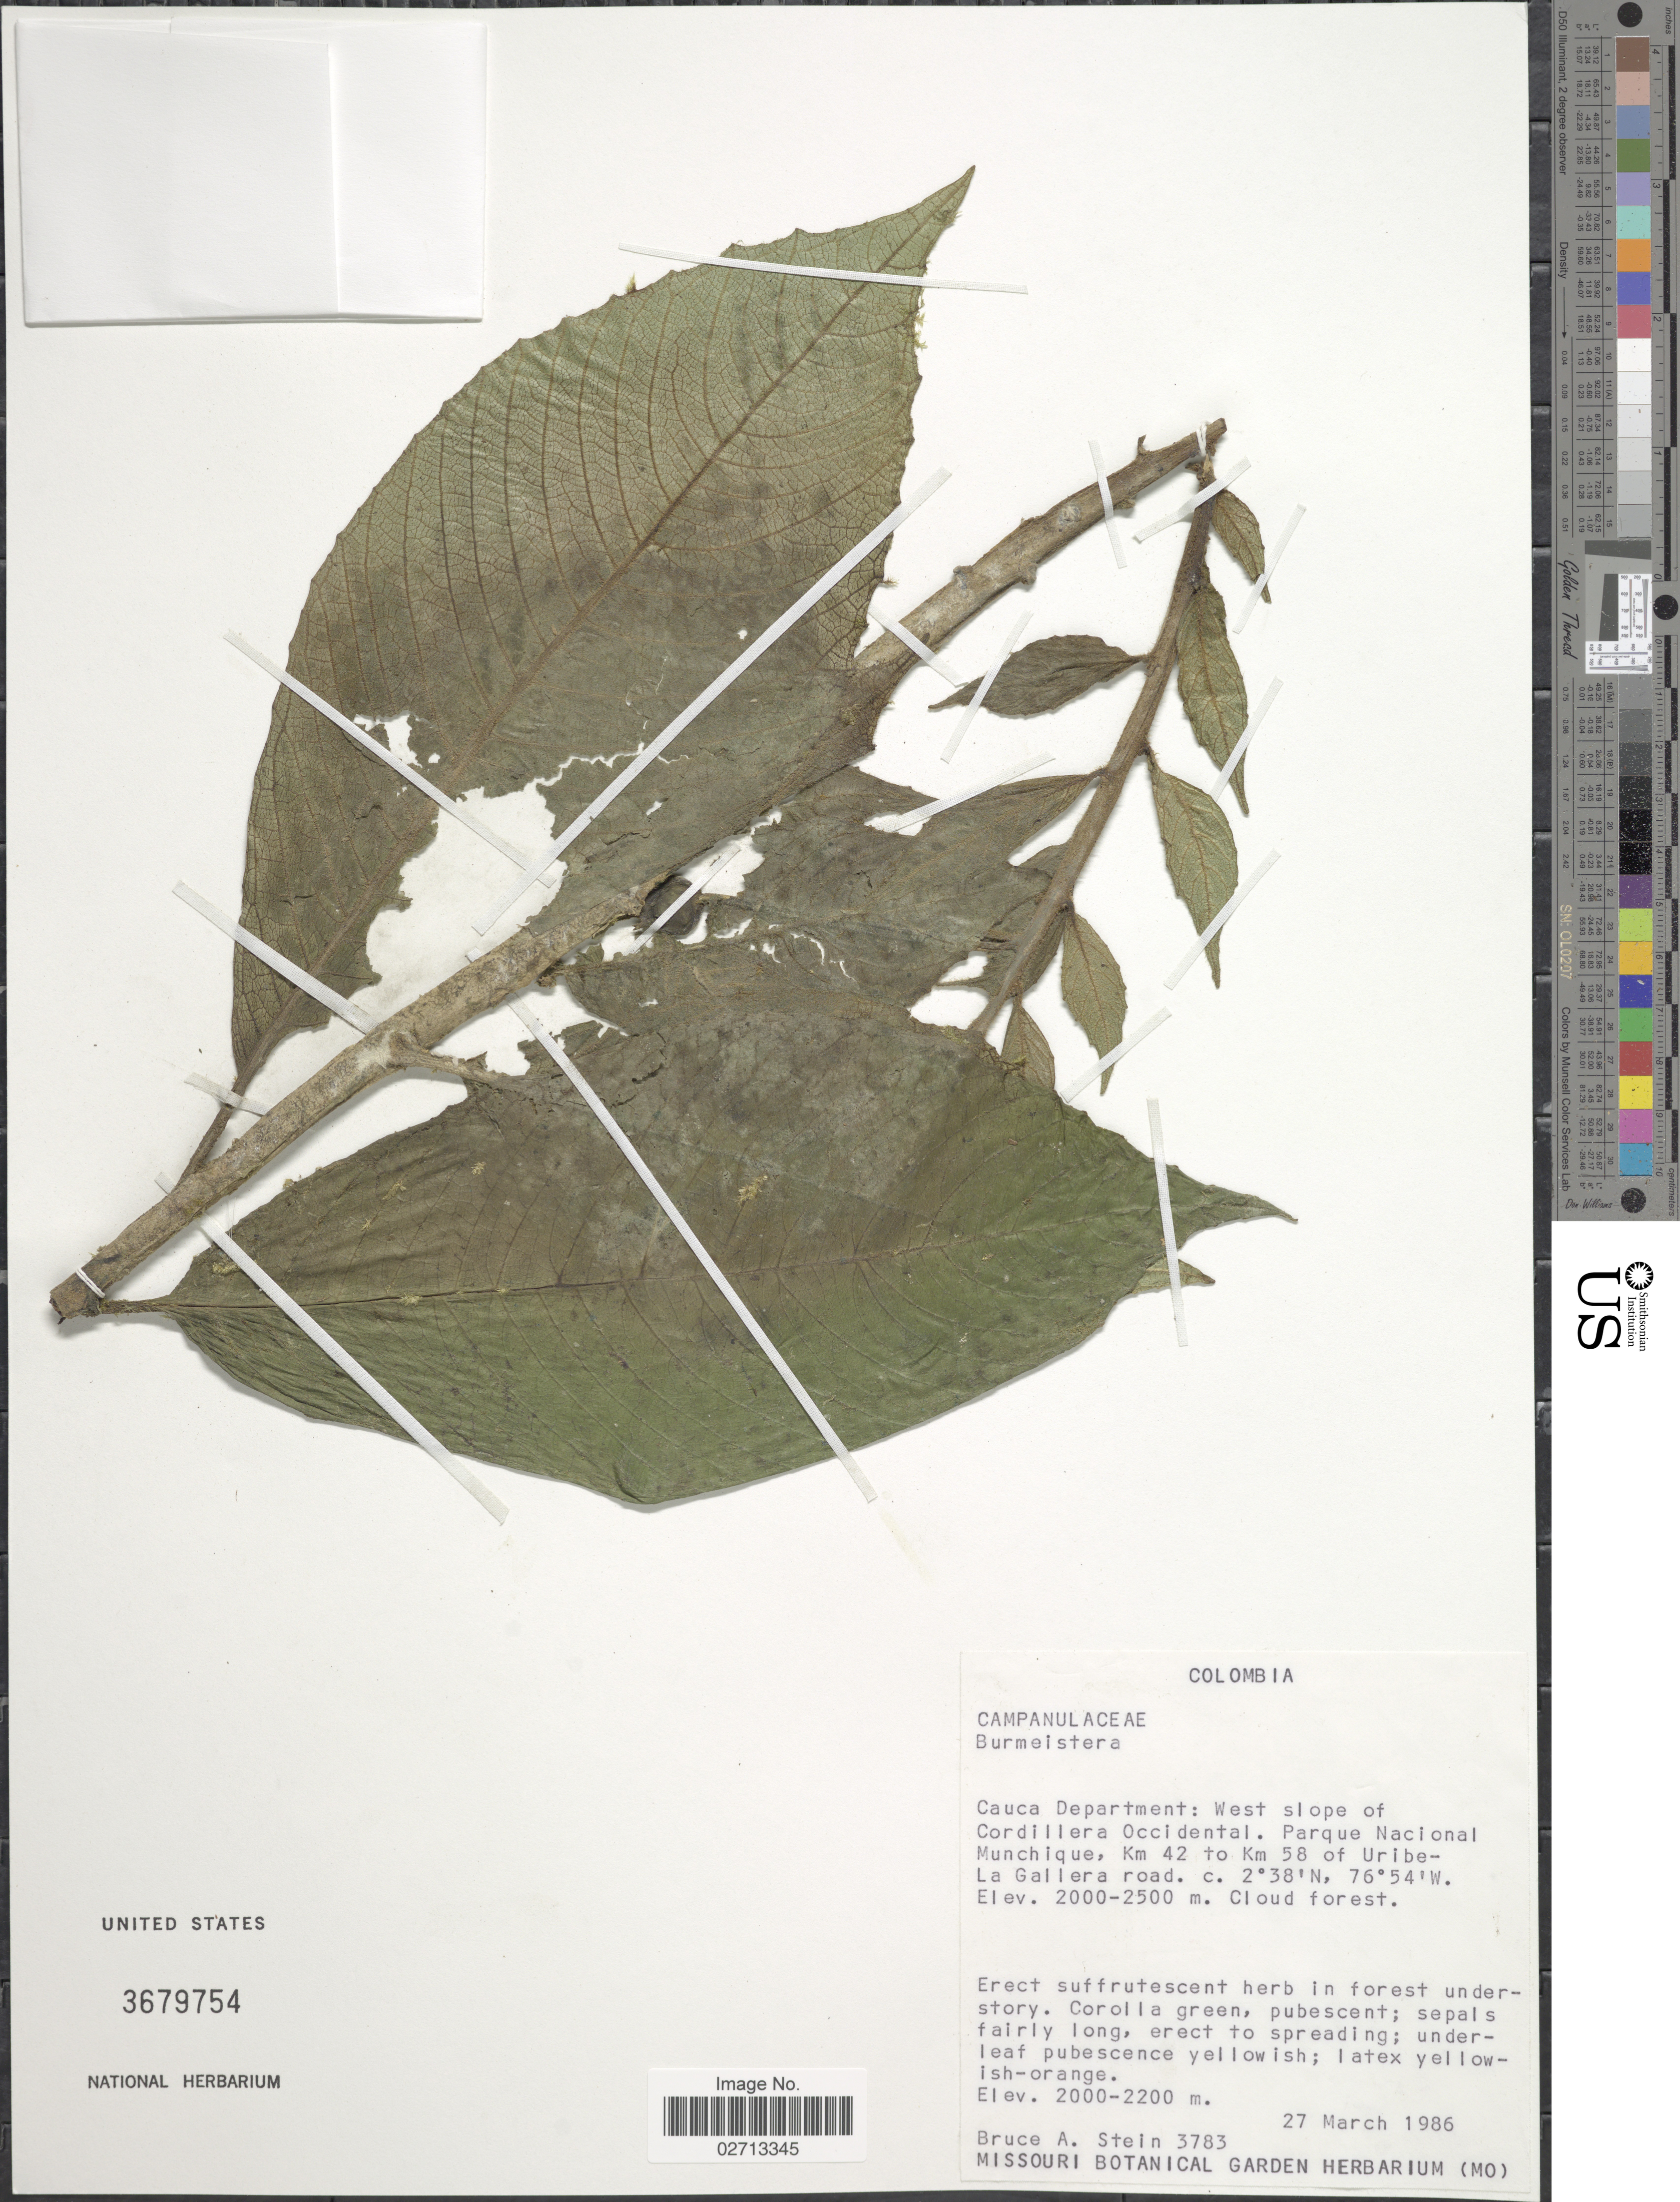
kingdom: Plantae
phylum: Tracheophyta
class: Magnoliopsida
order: Asterales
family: Campanulaceae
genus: Burmeistera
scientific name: Burmeistera sp.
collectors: B. A. Stein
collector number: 3783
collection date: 1986-03-27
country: Colombia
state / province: Cauca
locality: Cauca Department: West slope of Cordillera Occidental. Parque Nacional Munchique, Km 42 to Km 58 of Uribe-La Gallera road.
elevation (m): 2000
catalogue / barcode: US 3679754